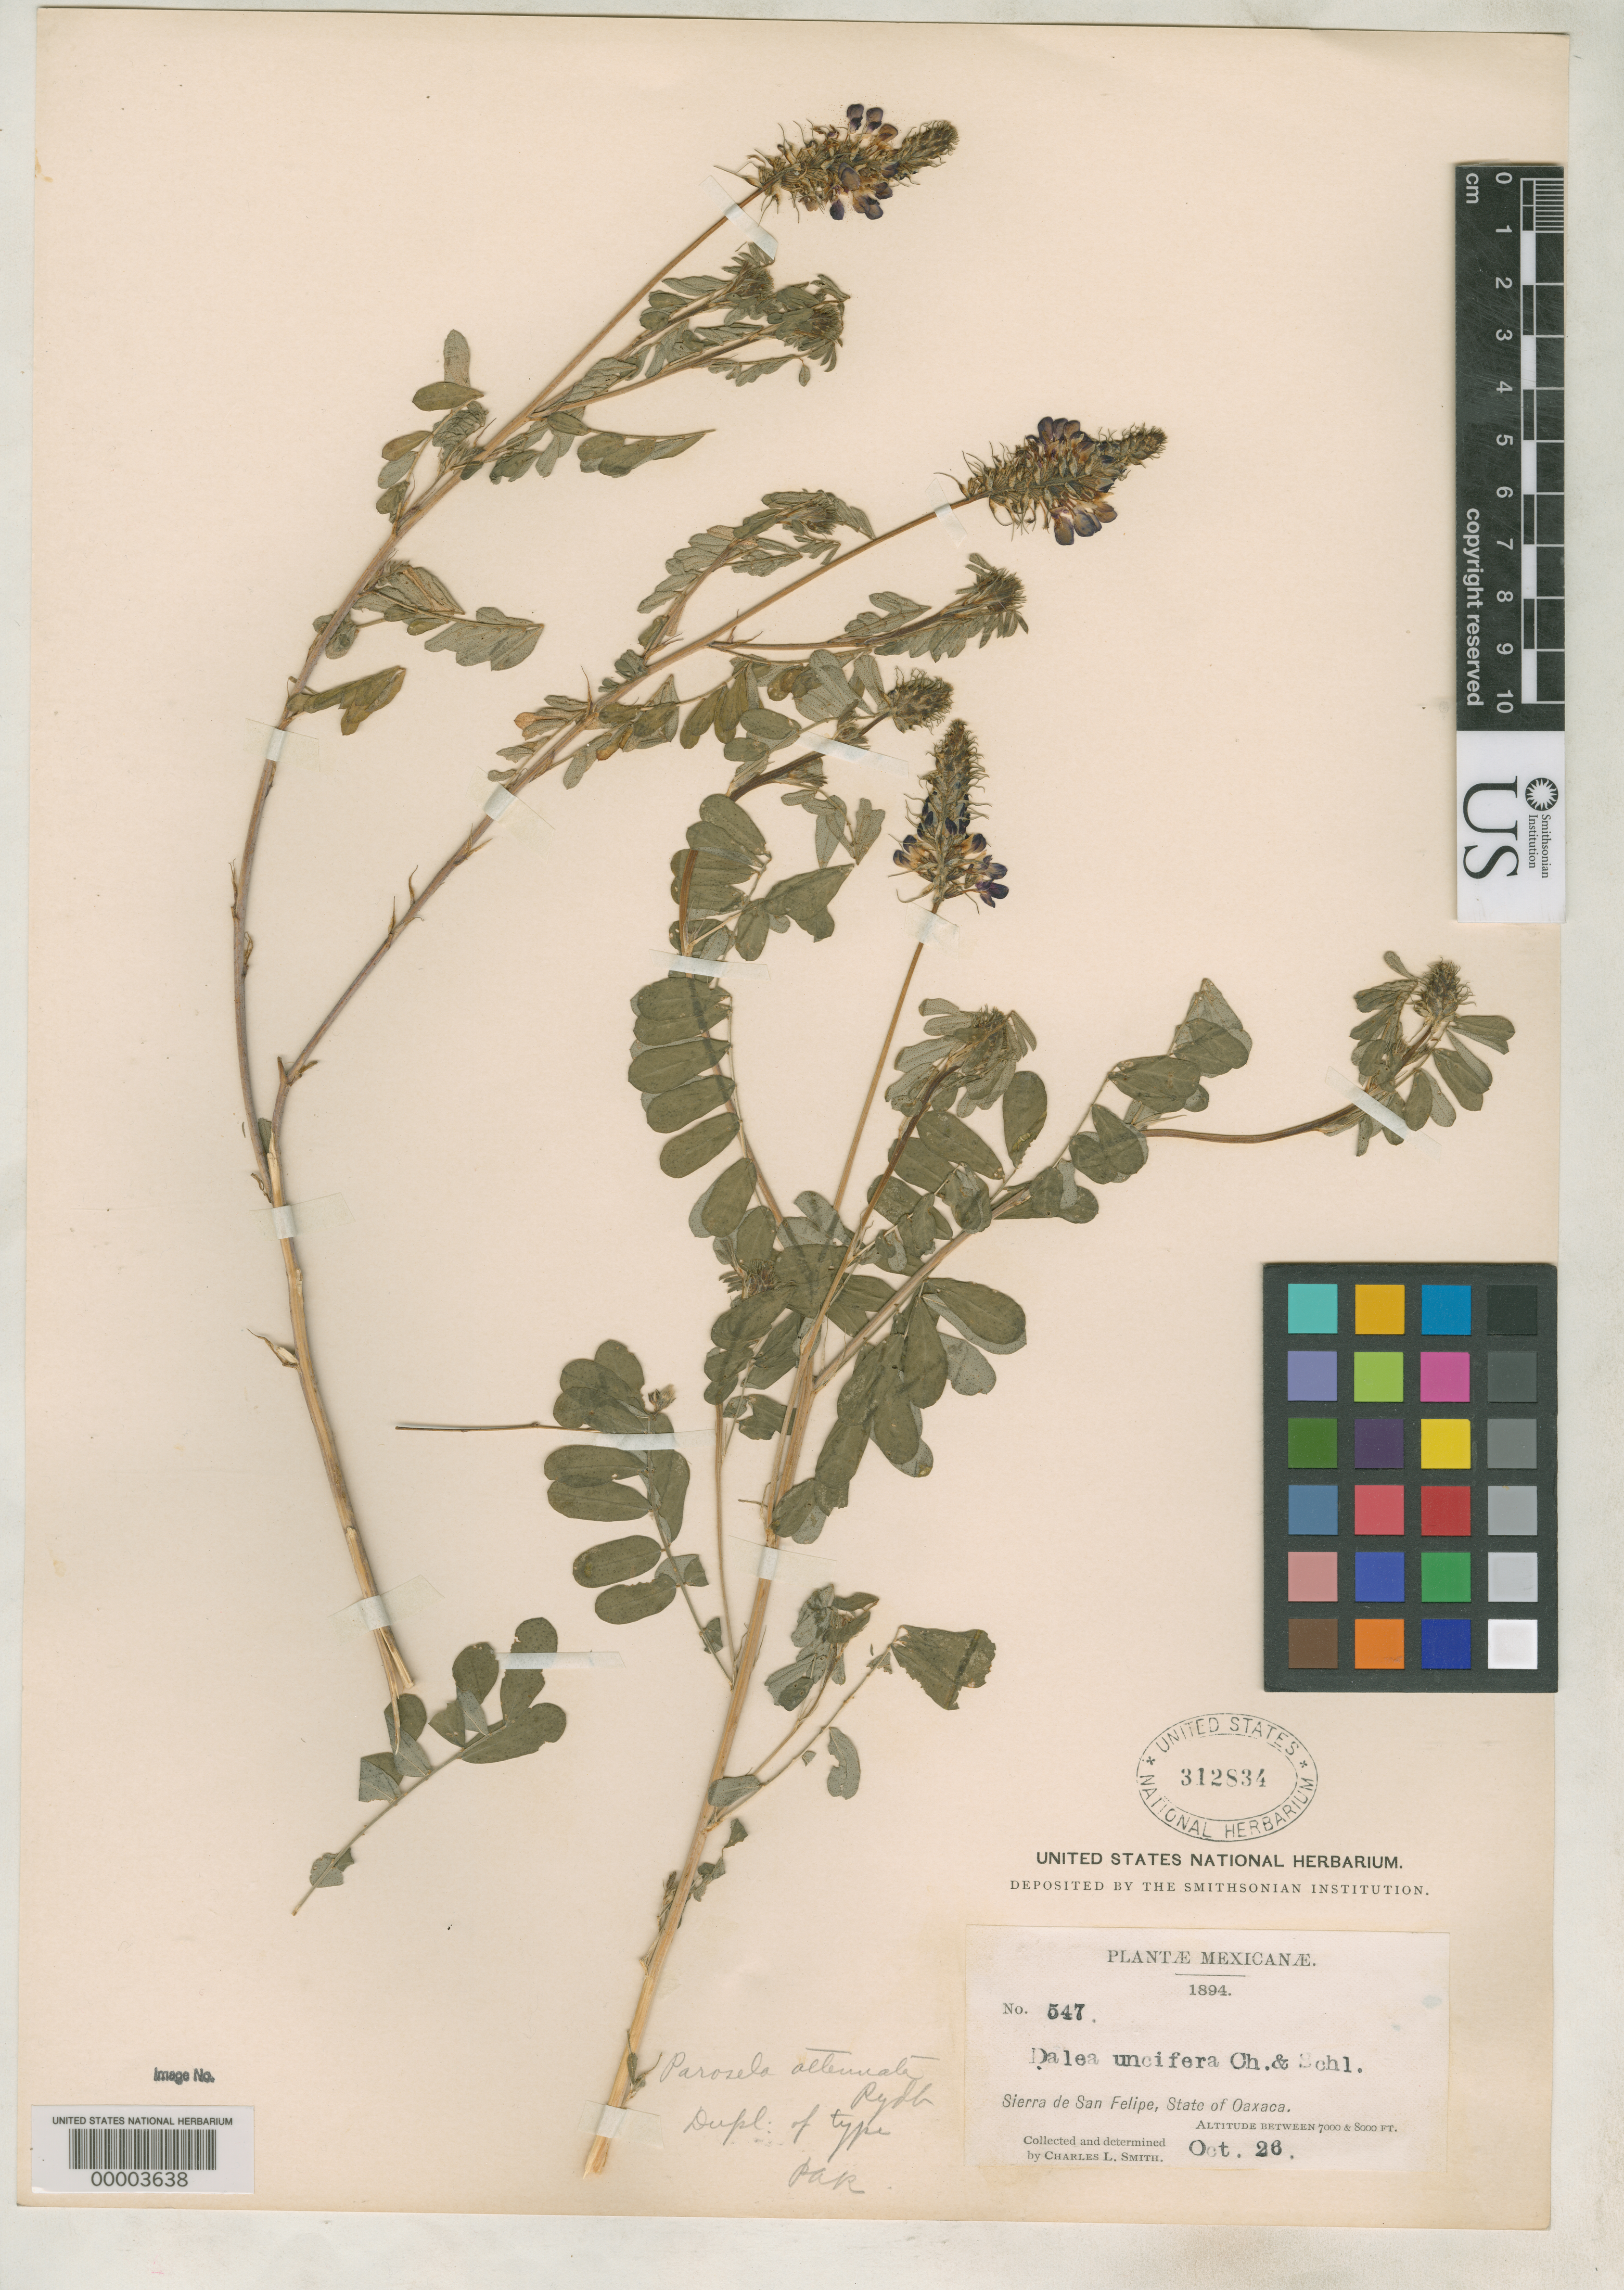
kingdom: Plantae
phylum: Tracheophyta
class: Magnoliopsida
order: Fabales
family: Fabaceae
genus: Parosela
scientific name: Parosela attenuata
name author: Rydb.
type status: Isotype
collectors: C. L. Smith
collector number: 547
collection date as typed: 26 Oct 1894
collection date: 1894-10-26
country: Mexico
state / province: Oaxaca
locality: Sierra de San Felipe.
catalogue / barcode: US 312384